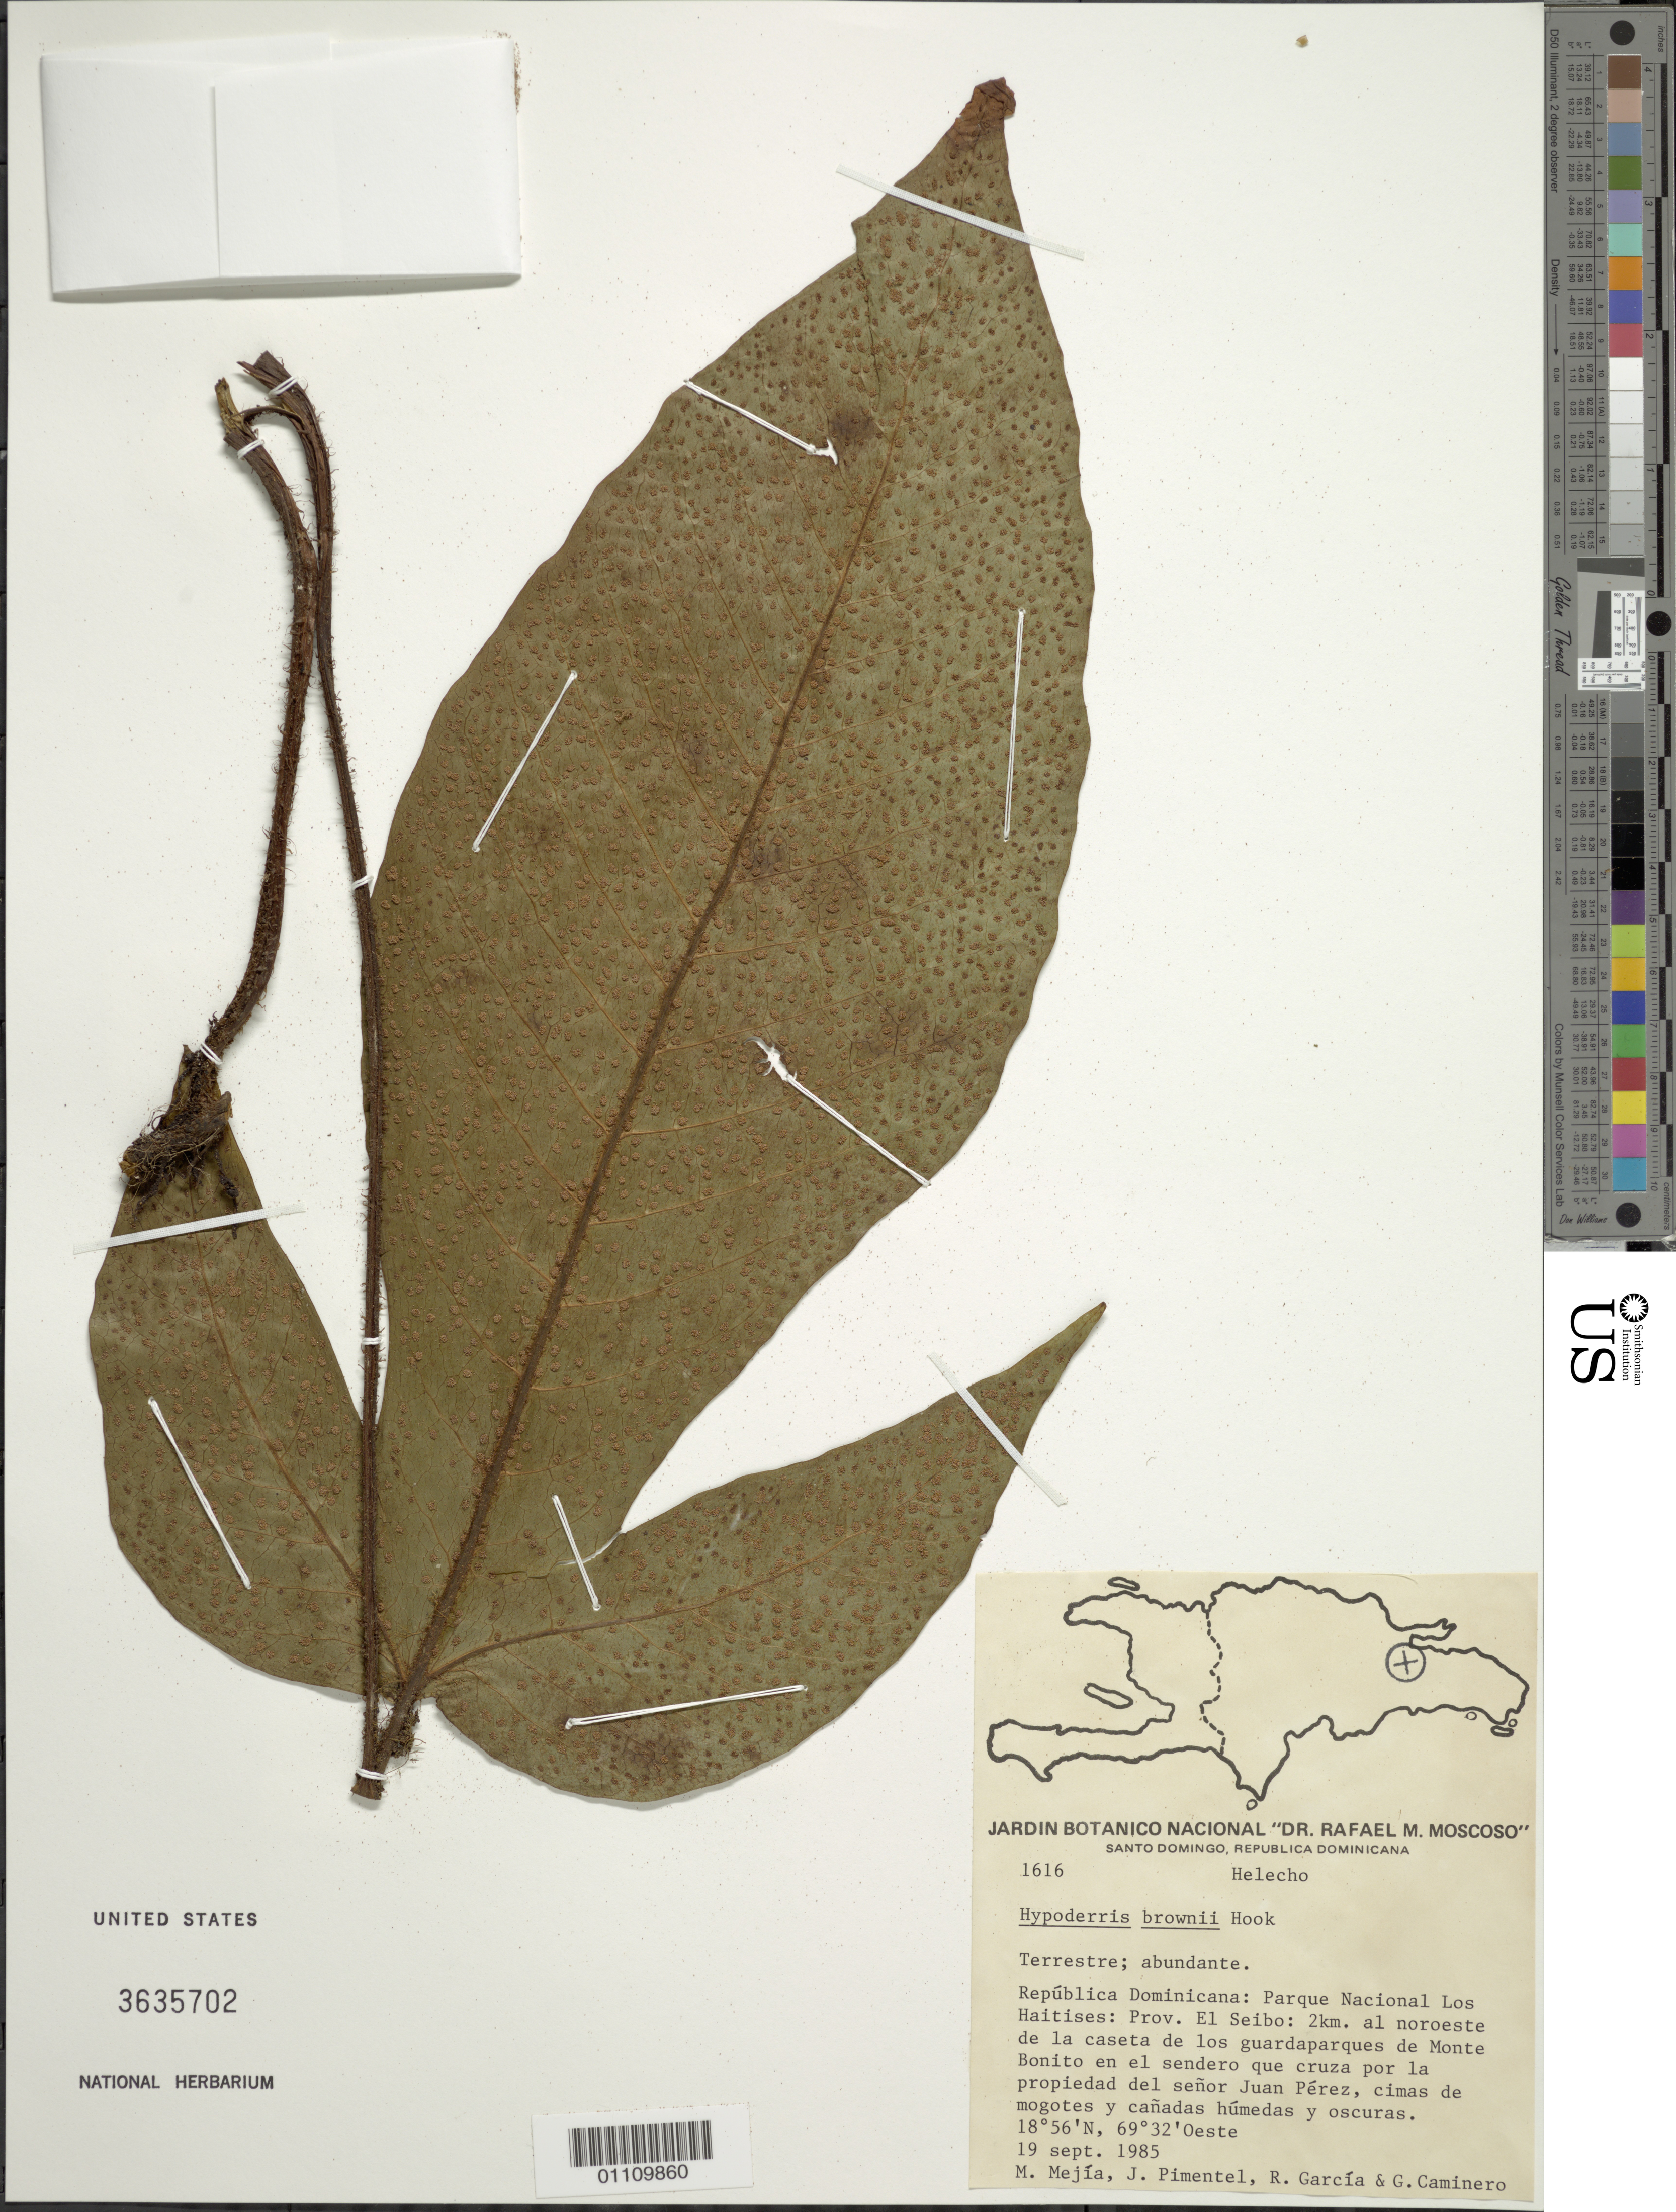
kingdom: Plantae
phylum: Tracheophyta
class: Polypodiopsida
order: Polypodiales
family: Tectariaceae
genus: Hypoderris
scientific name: Hypoderris brownii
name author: J. Sm.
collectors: M. Mejia, J. Pimentel, R. G. García & G. Caminero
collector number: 1616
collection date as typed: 19 Sep 1985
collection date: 1985-09-19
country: Dominican Republic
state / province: El Seibo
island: Hispaniola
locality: Parque Nacional Los Haitises, 2 km al noroeste de la caseta de los guardaparques de Monte Bonito en el sendero que cruza por la propieada del señor Juan Pérez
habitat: Cimas de mogotes y cañadas húmedas y oscuras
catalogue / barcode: US 3635702